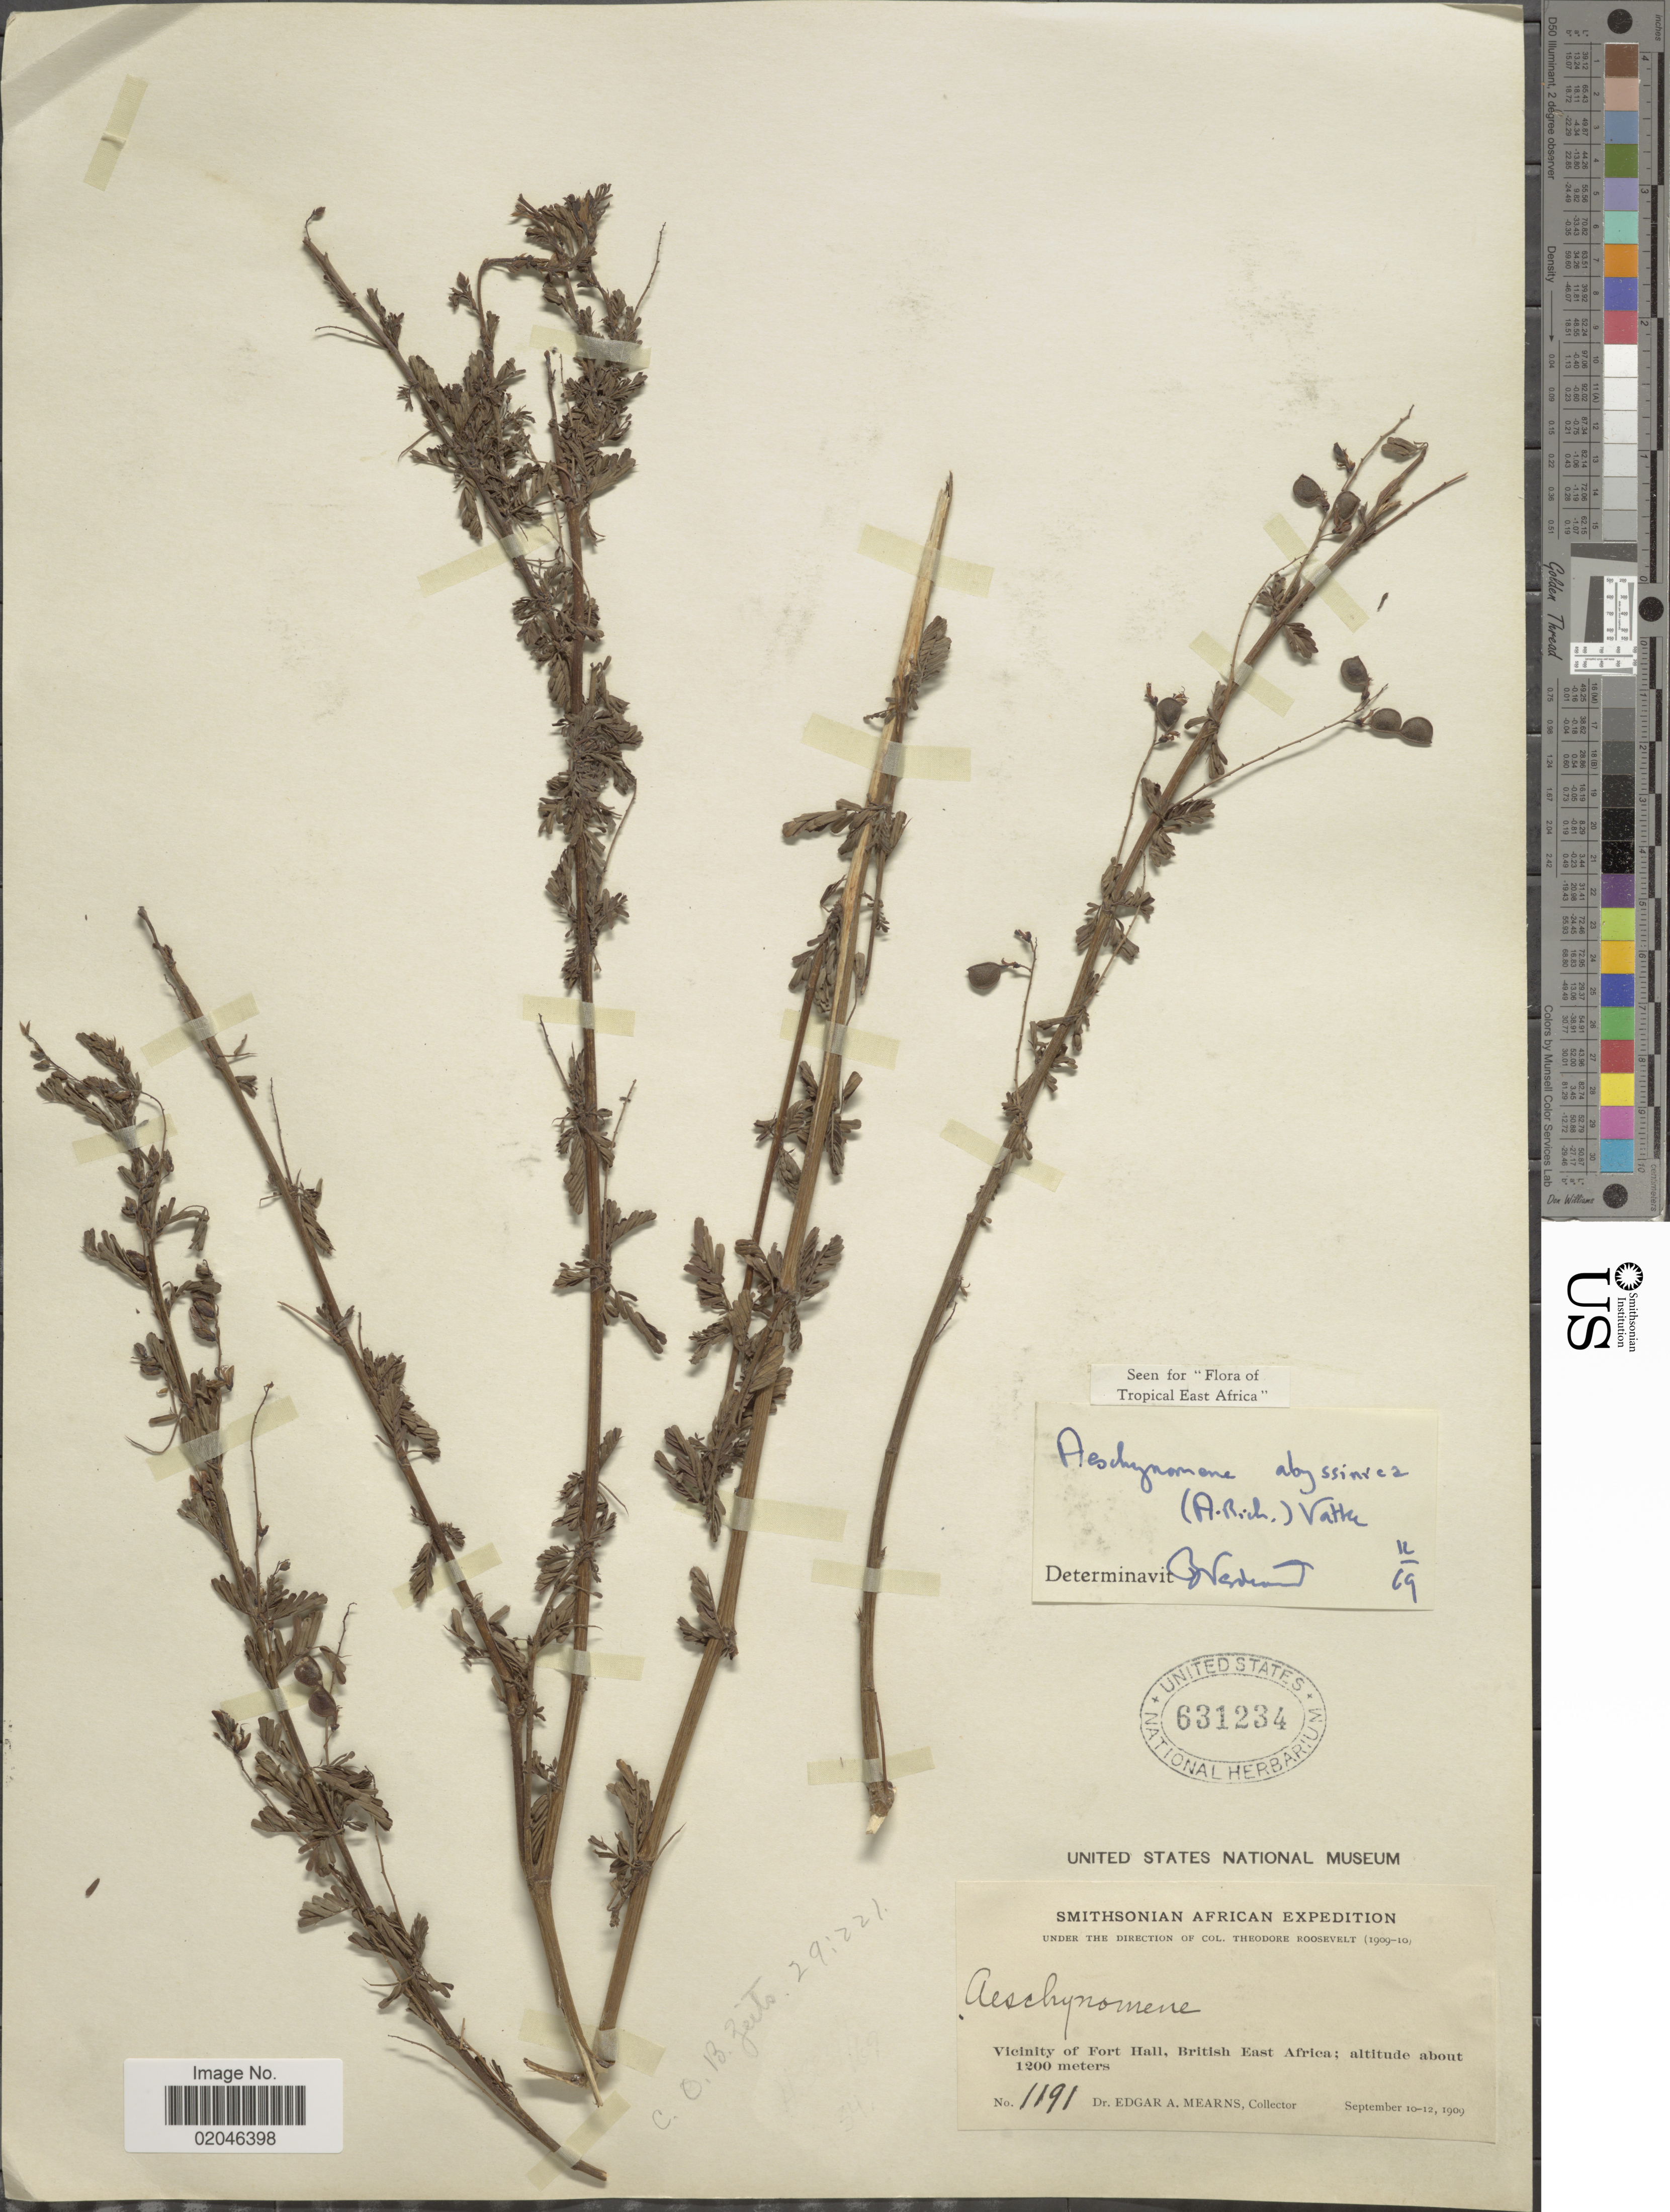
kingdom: Plantae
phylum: Tracheophyta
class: Magnoliopsida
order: Fabales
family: Fabaceae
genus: Aeschynomene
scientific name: Aeschynomene abyssinica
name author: (A. Rich.) Vatke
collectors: E. A. Mearns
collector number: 1191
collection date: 1909-09-10/1909-09-12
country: Kenya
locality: Vicinity of Fort Hall, British East Africa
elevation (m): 1200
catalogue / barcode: US 631234